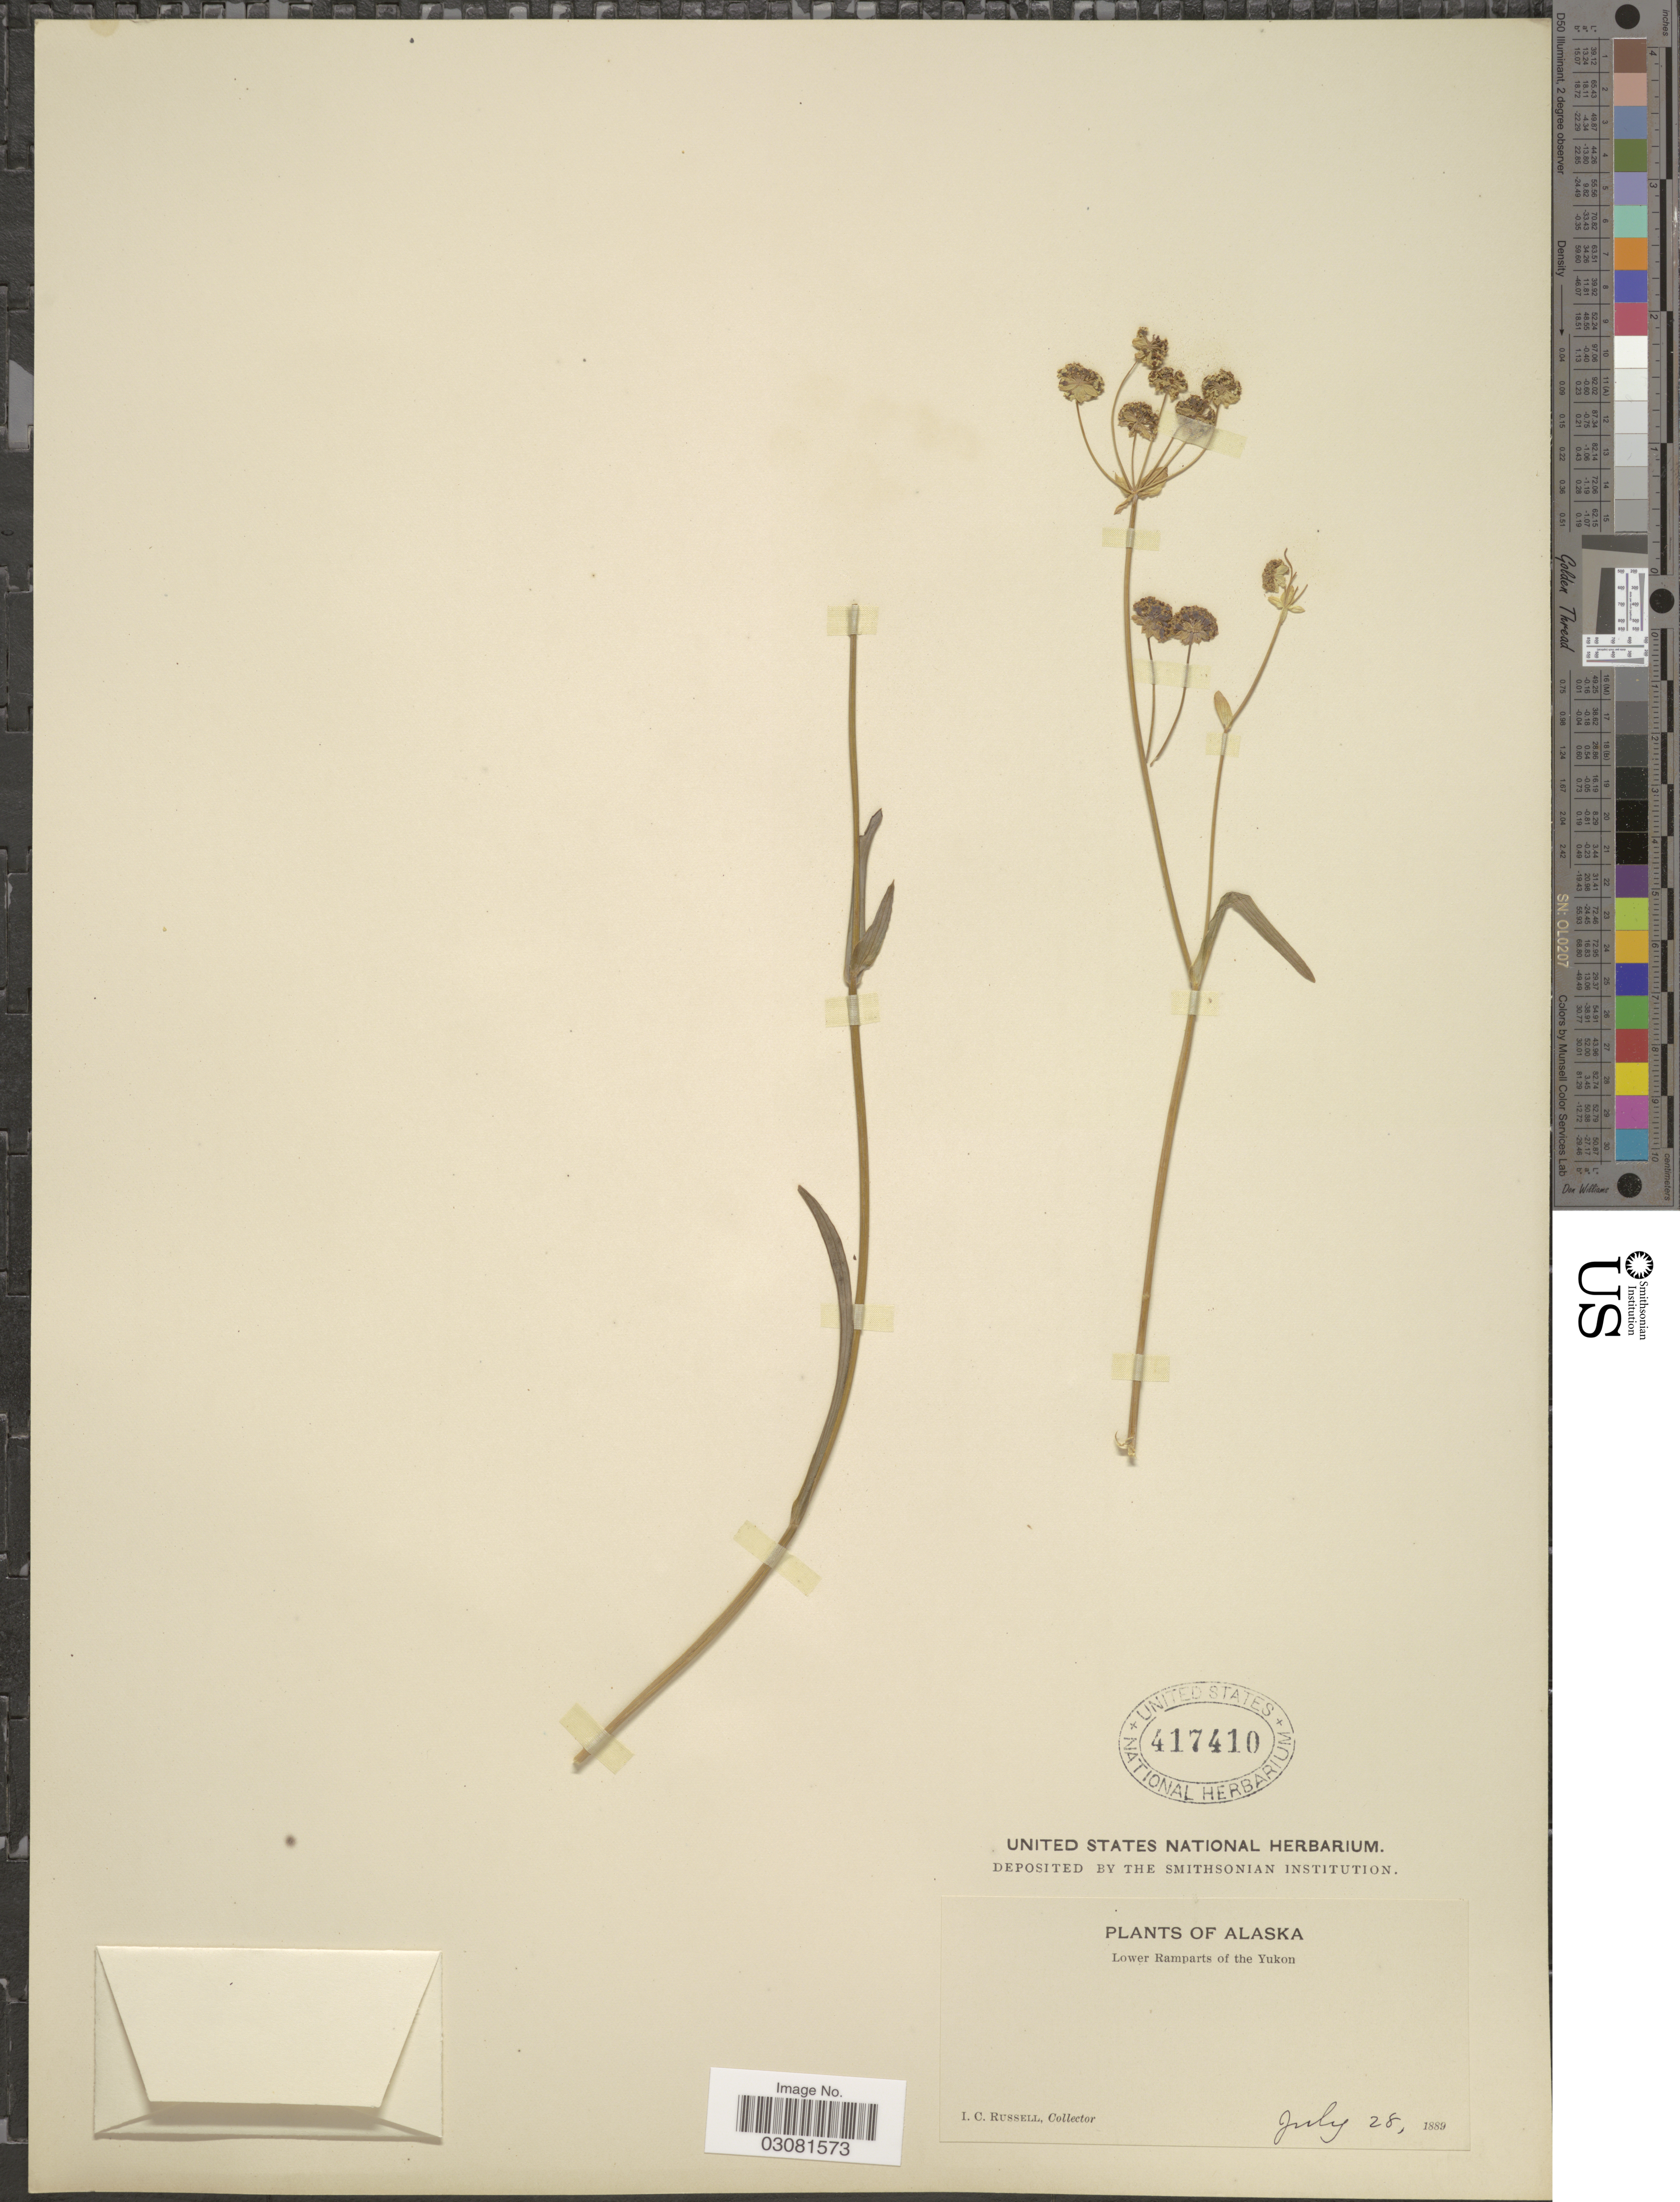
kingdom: Plantae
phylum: Tracheophyta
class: Magnoliopsida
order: Apiales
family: Apiaceae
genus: Bupleurum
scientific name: Bupleurum americanum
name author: J.M. Coult. & Rose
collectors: I. C. Russell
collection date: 1889-07-28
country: United States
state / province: Alaska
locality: Lower Ramparts of the Yukon.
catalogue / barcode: US 417410